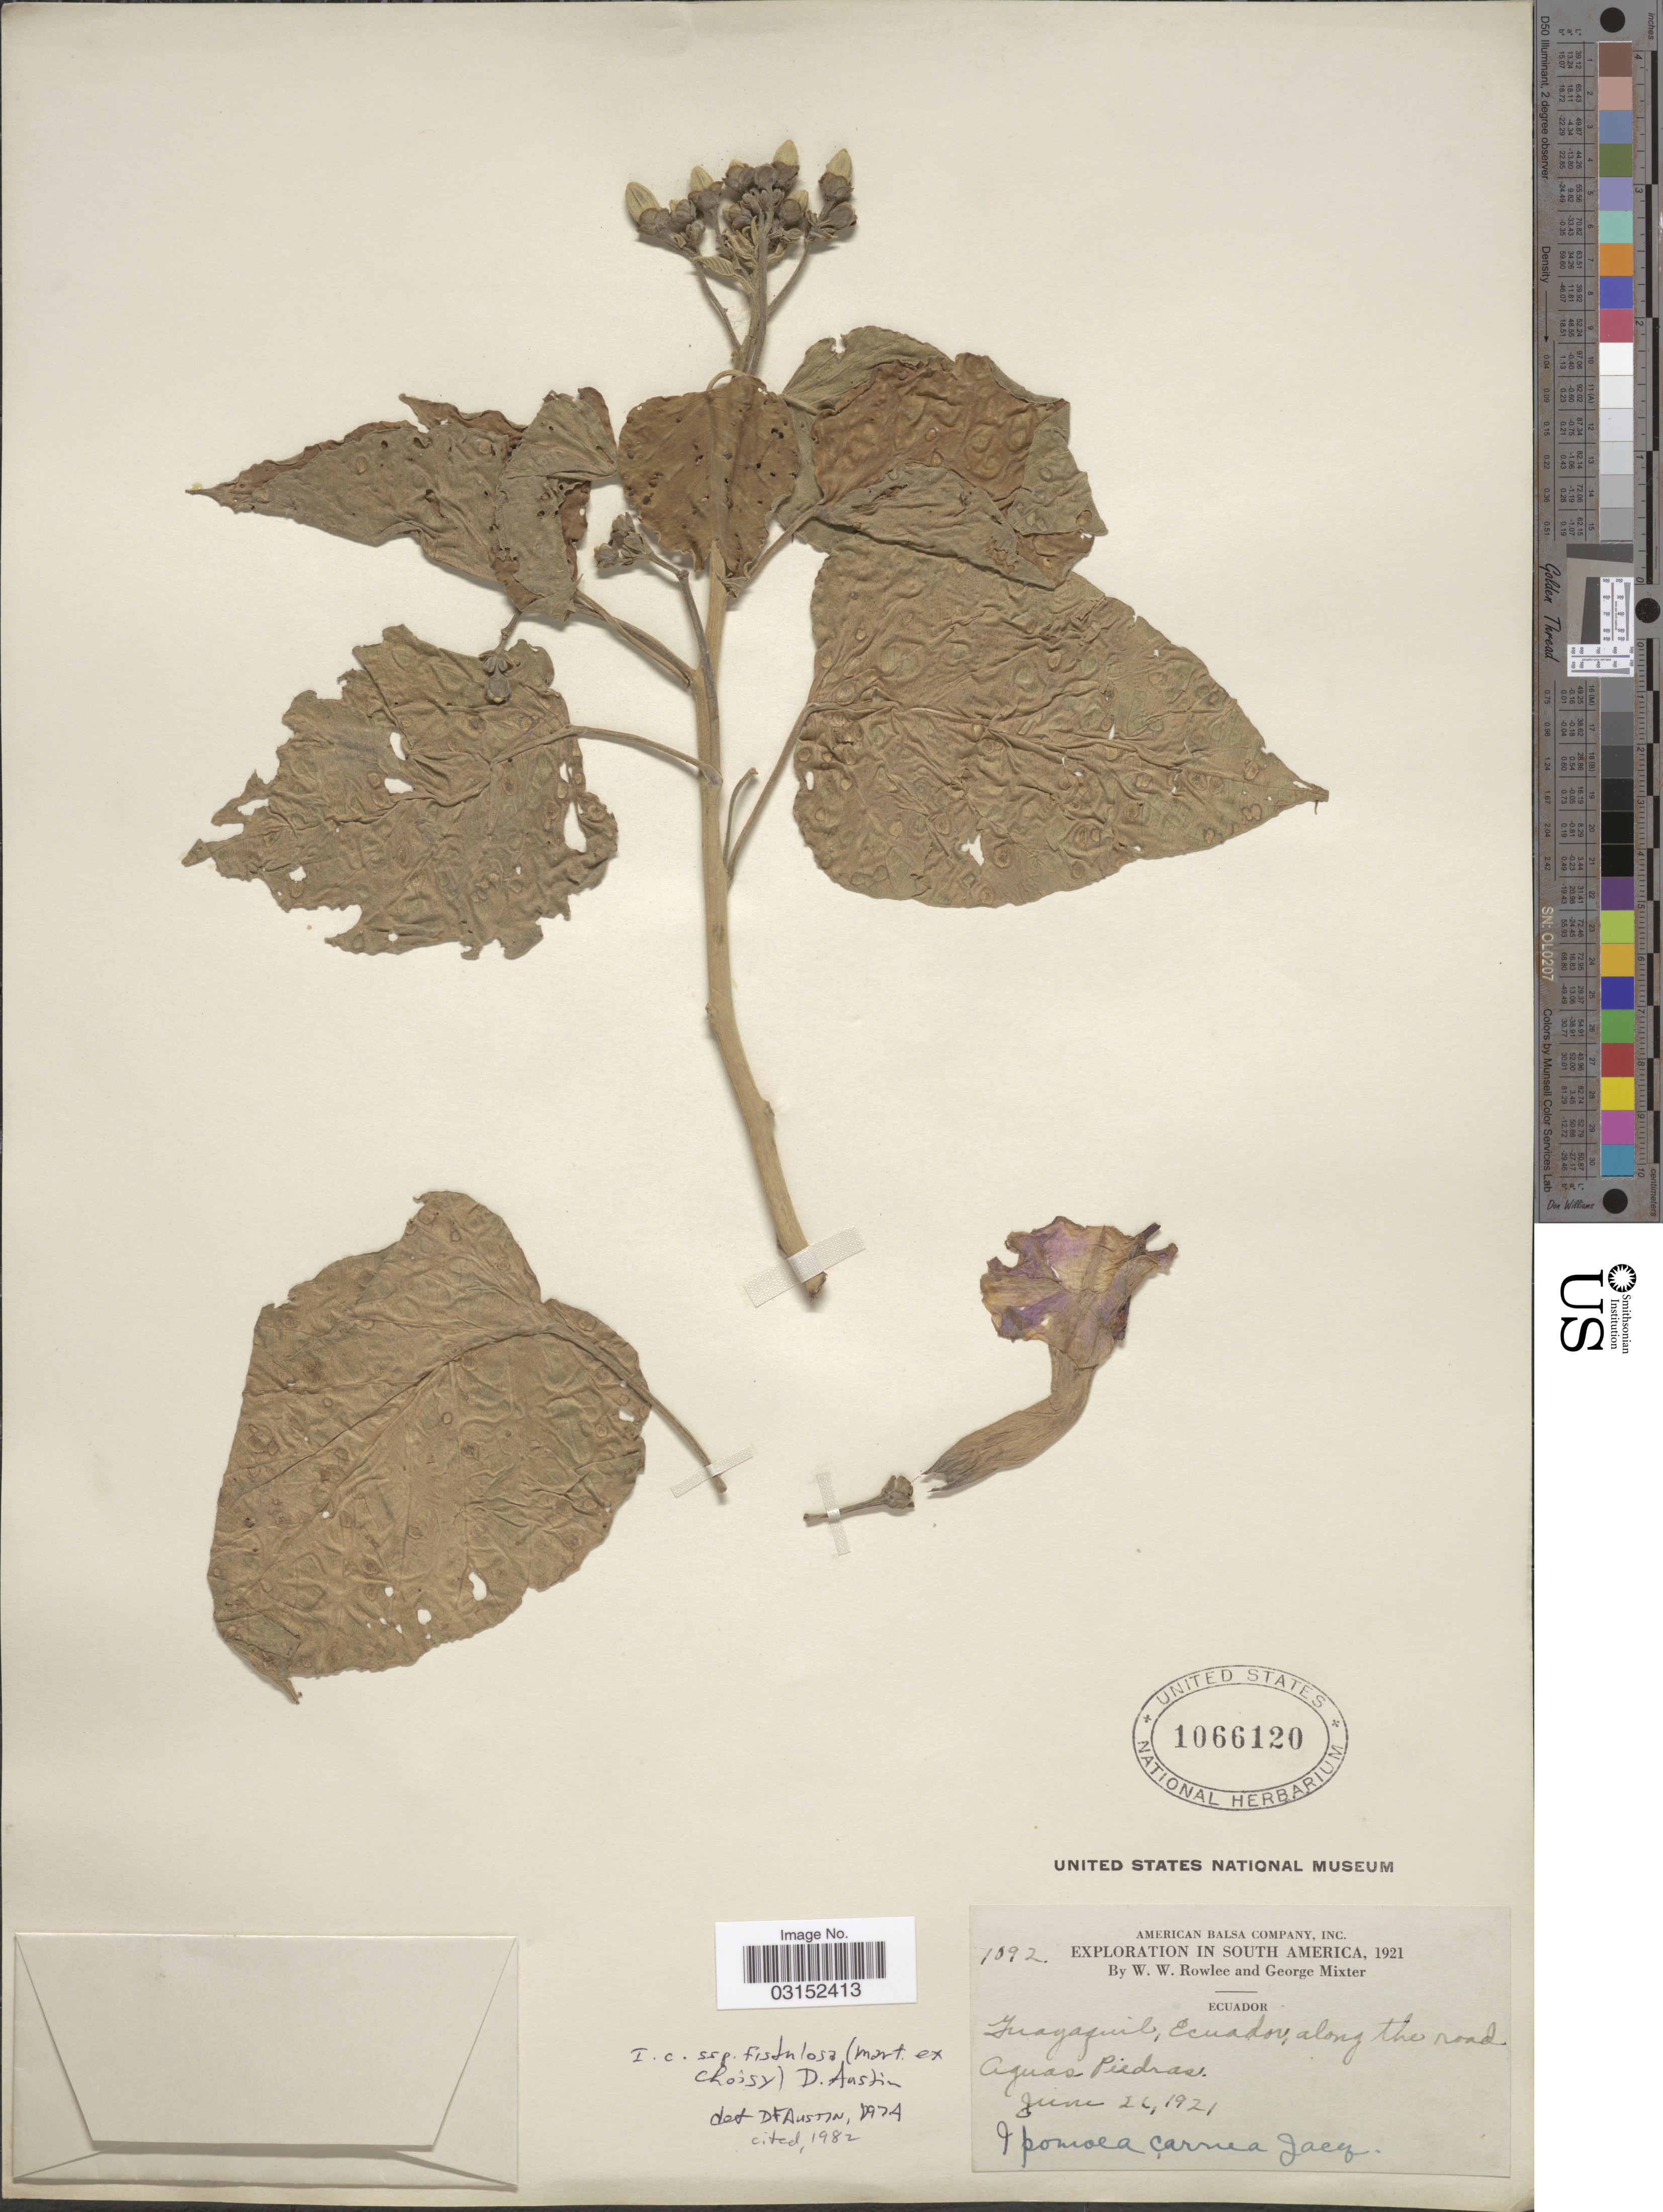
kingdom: Plantae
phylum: Tracheophyta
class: Magnoliopsida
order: Solanales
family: Convolvulaceae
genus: Ipomoea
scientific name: Ipomoea carnea subsp. fistulosa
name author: (Mart. ex Choisy) D.F. Austin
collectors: W. W. Rowlee & G. Mixter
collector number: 1092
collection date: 1921-06-26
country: Ecuador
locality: Aguas Piedras.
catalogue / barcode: US 1066120